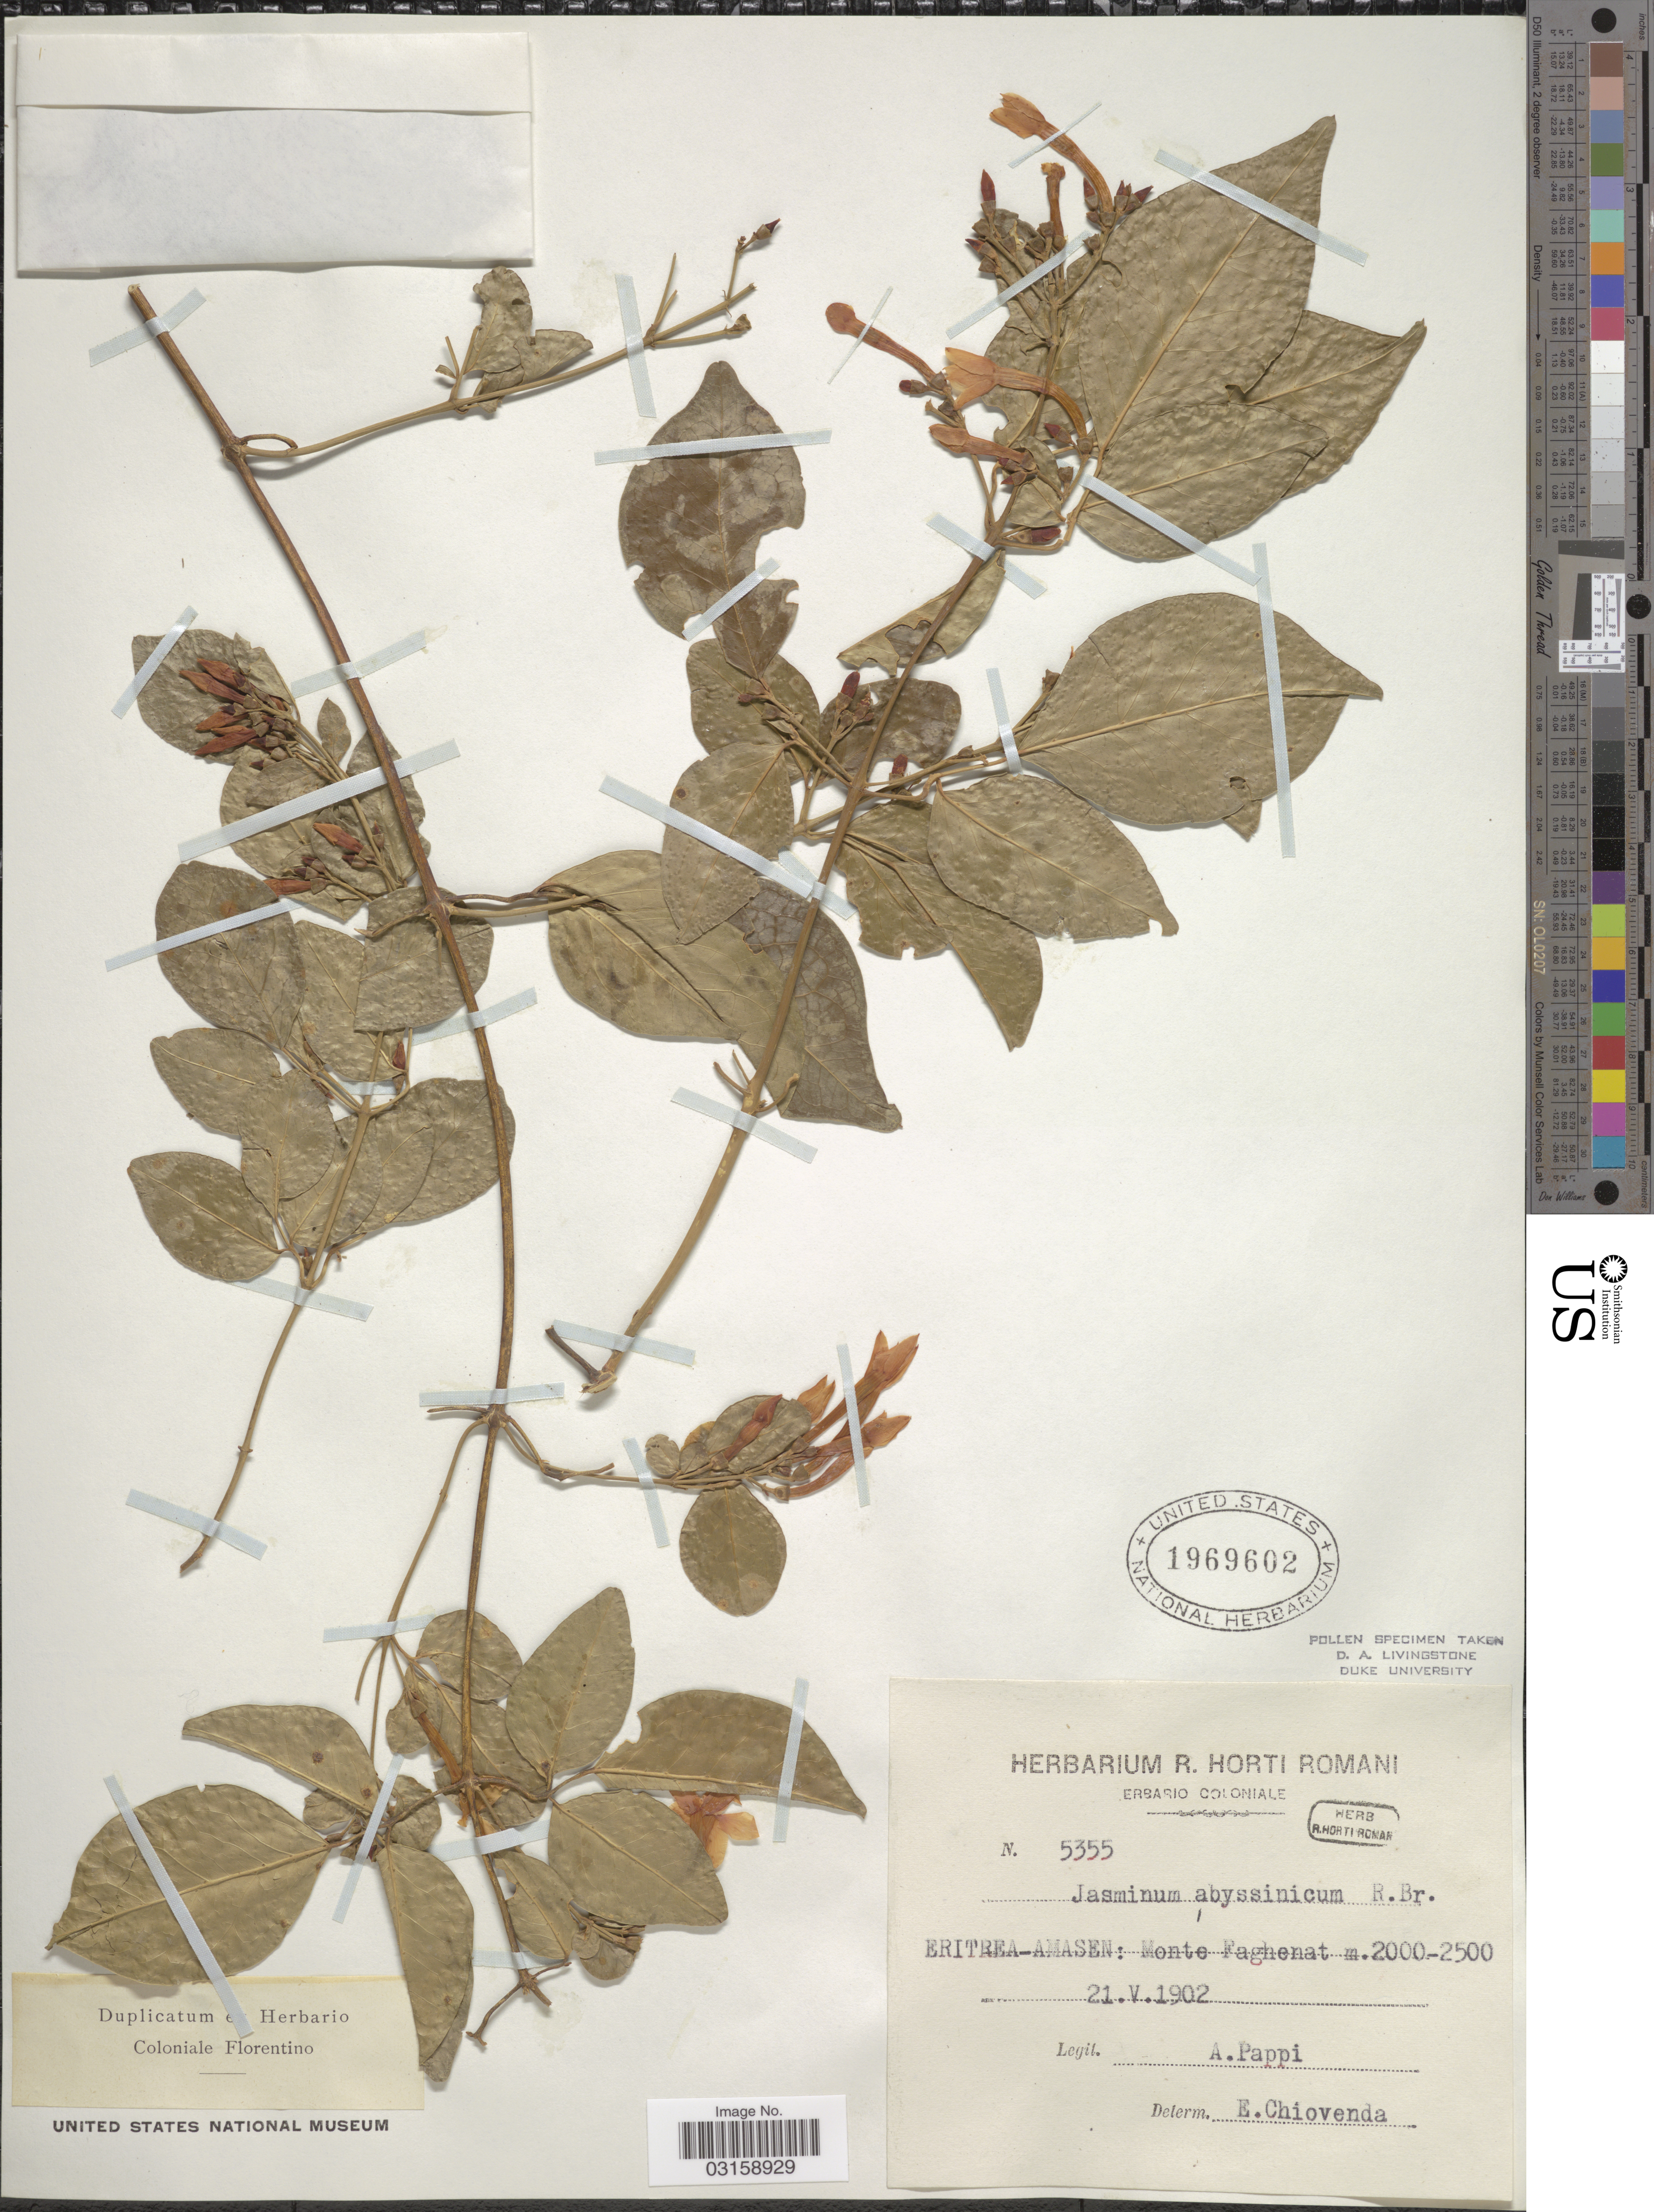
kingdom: Plantae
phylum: Tracheophyta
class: Magnoliopsida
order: Lamiales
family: Oleaceae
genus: Jasminum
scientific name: Jasminum abyssinicum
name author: Hochst. ex A. DC. in DC.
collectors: A. Pappi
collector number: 5355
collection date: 1902-05-21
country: Eritrea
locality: Amasen: Monte Faghenat.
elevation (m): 2000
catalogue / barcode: US 1969602